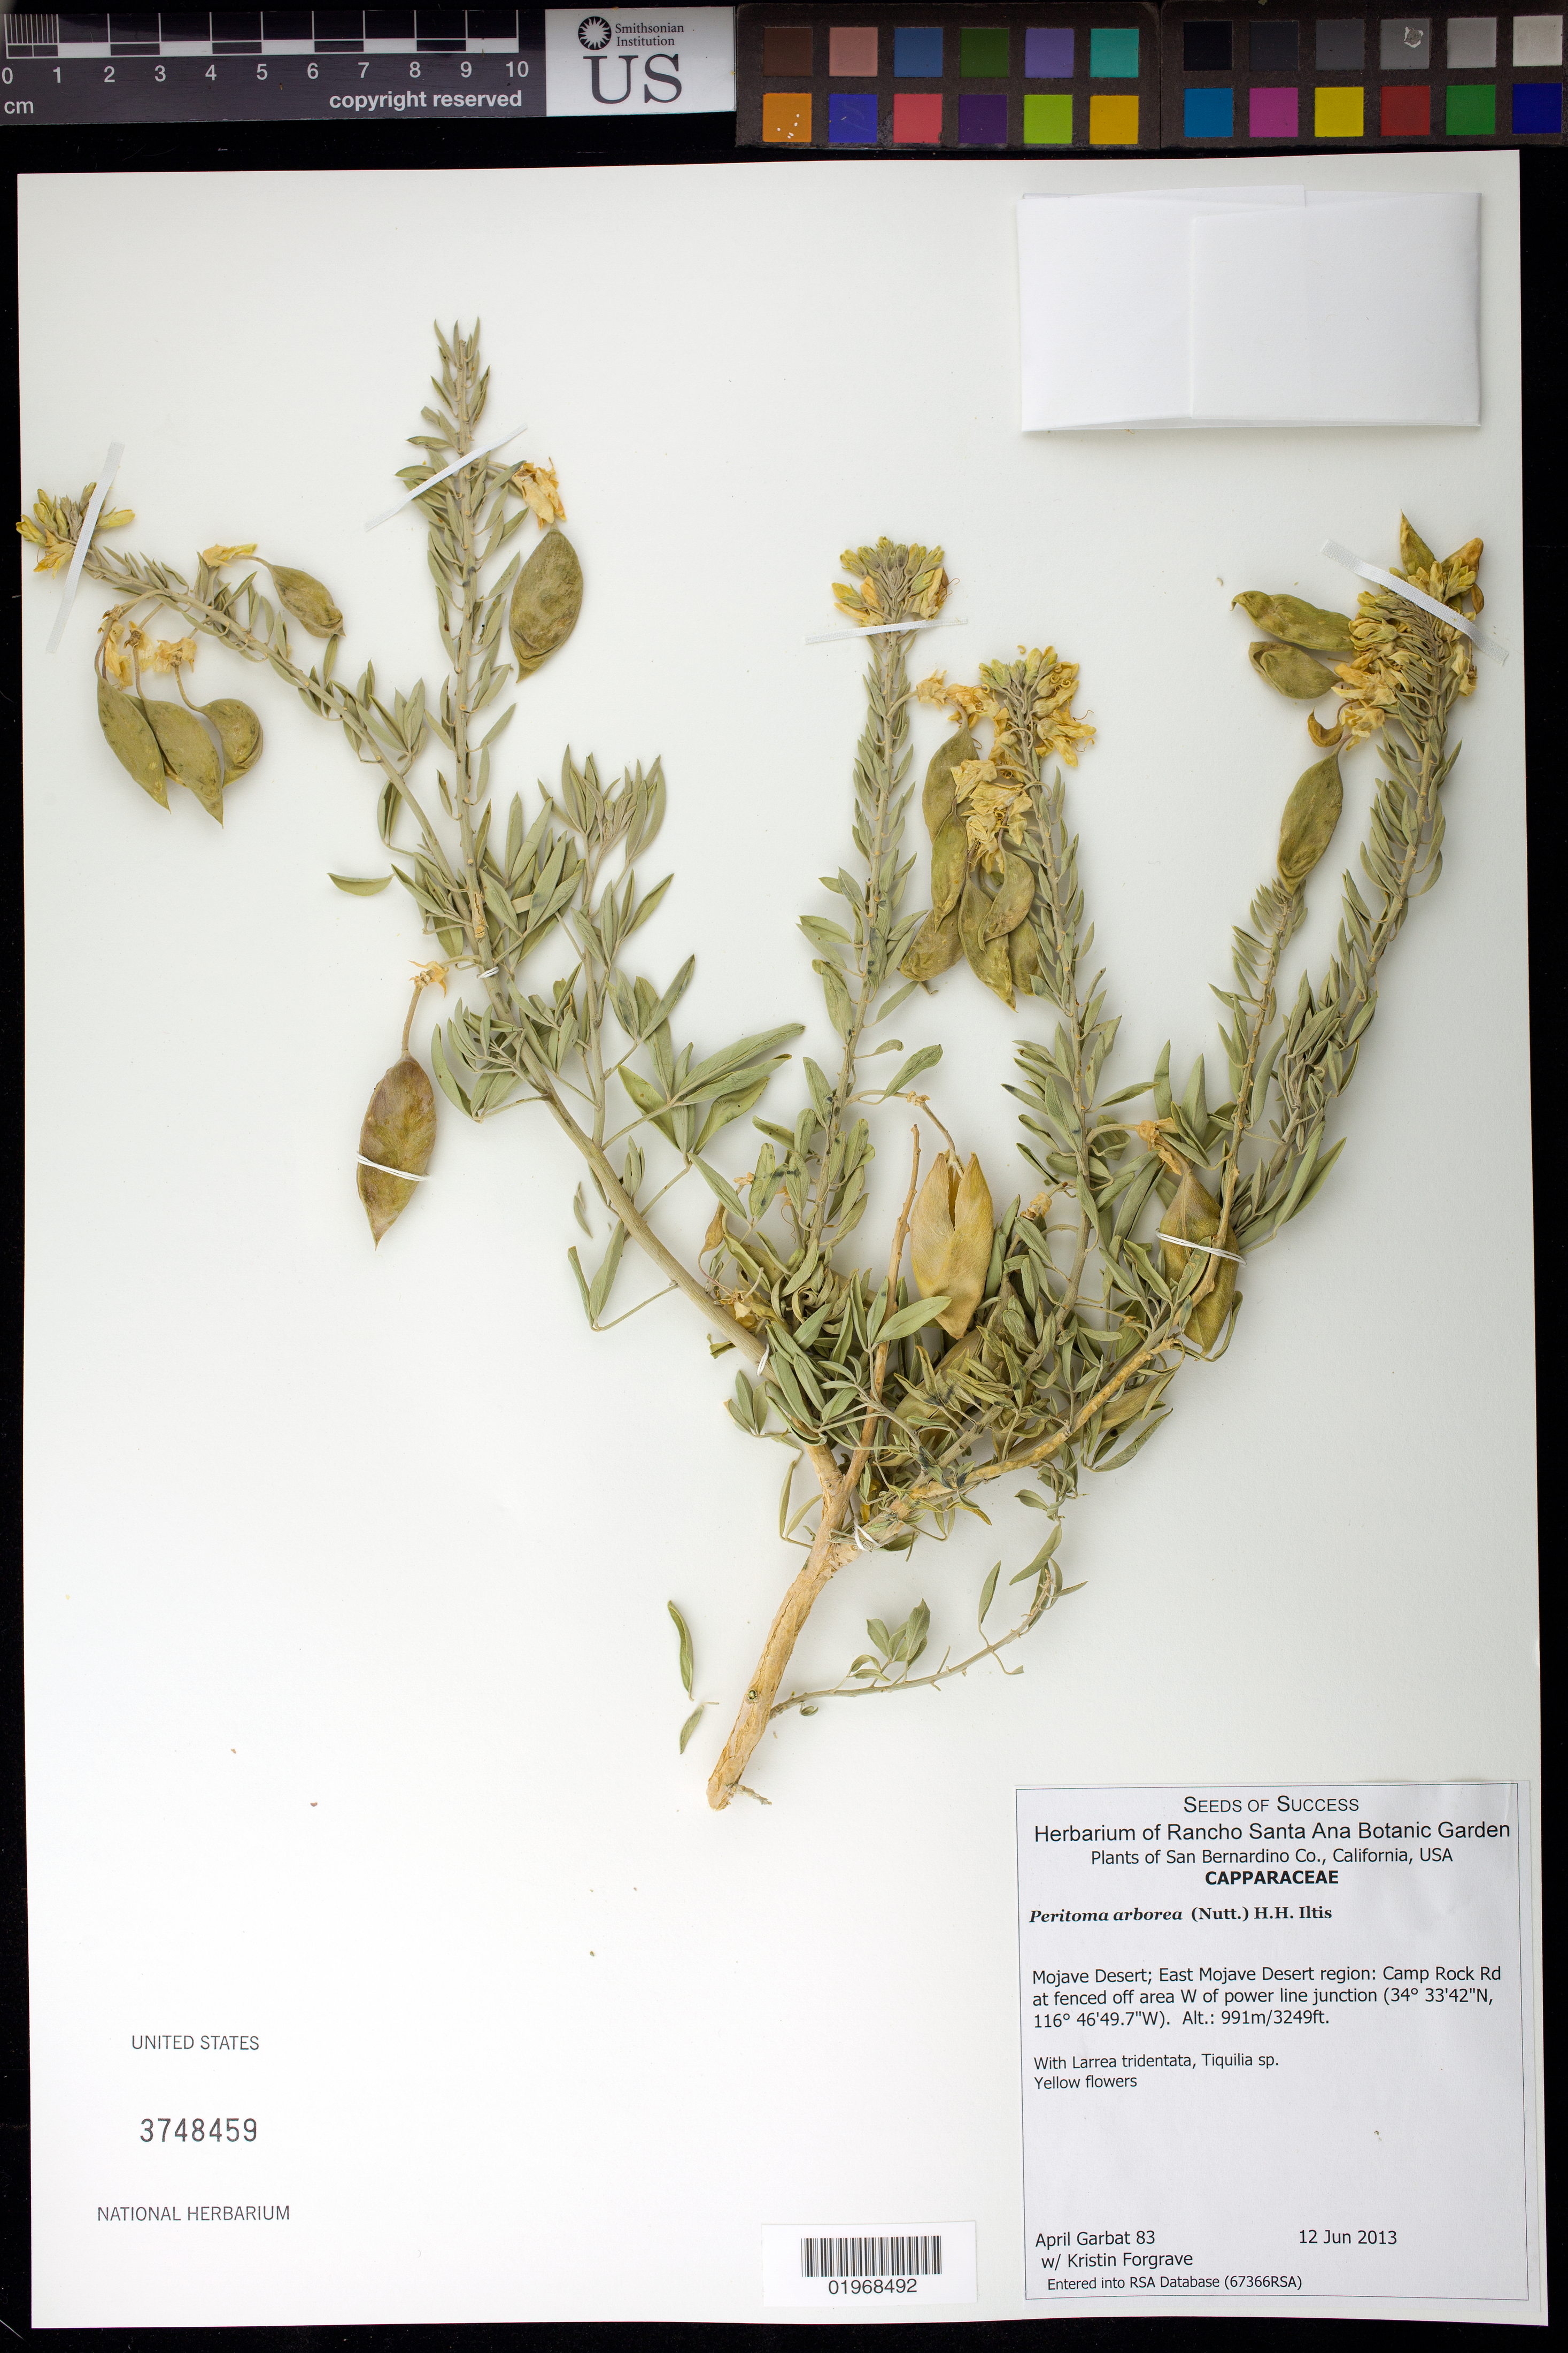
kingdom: Plantae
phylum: Tracheophyta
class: Magnoliopsida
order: Brassicales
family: Cleomaceae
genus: Peritoma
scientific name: Peritoma arborea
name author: (Nutt.) Iltis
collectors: A. Garbat & K. Forgrave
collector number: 83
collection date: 2013-06-12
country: United States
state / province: California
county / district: San Bernardino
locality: Mojave Desert, East Region: Camp Rock Rd at fenced off area W of power line jct.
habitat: With Larrea tridentata, Tiquila sp.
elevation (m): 991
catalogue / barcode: US 3748459